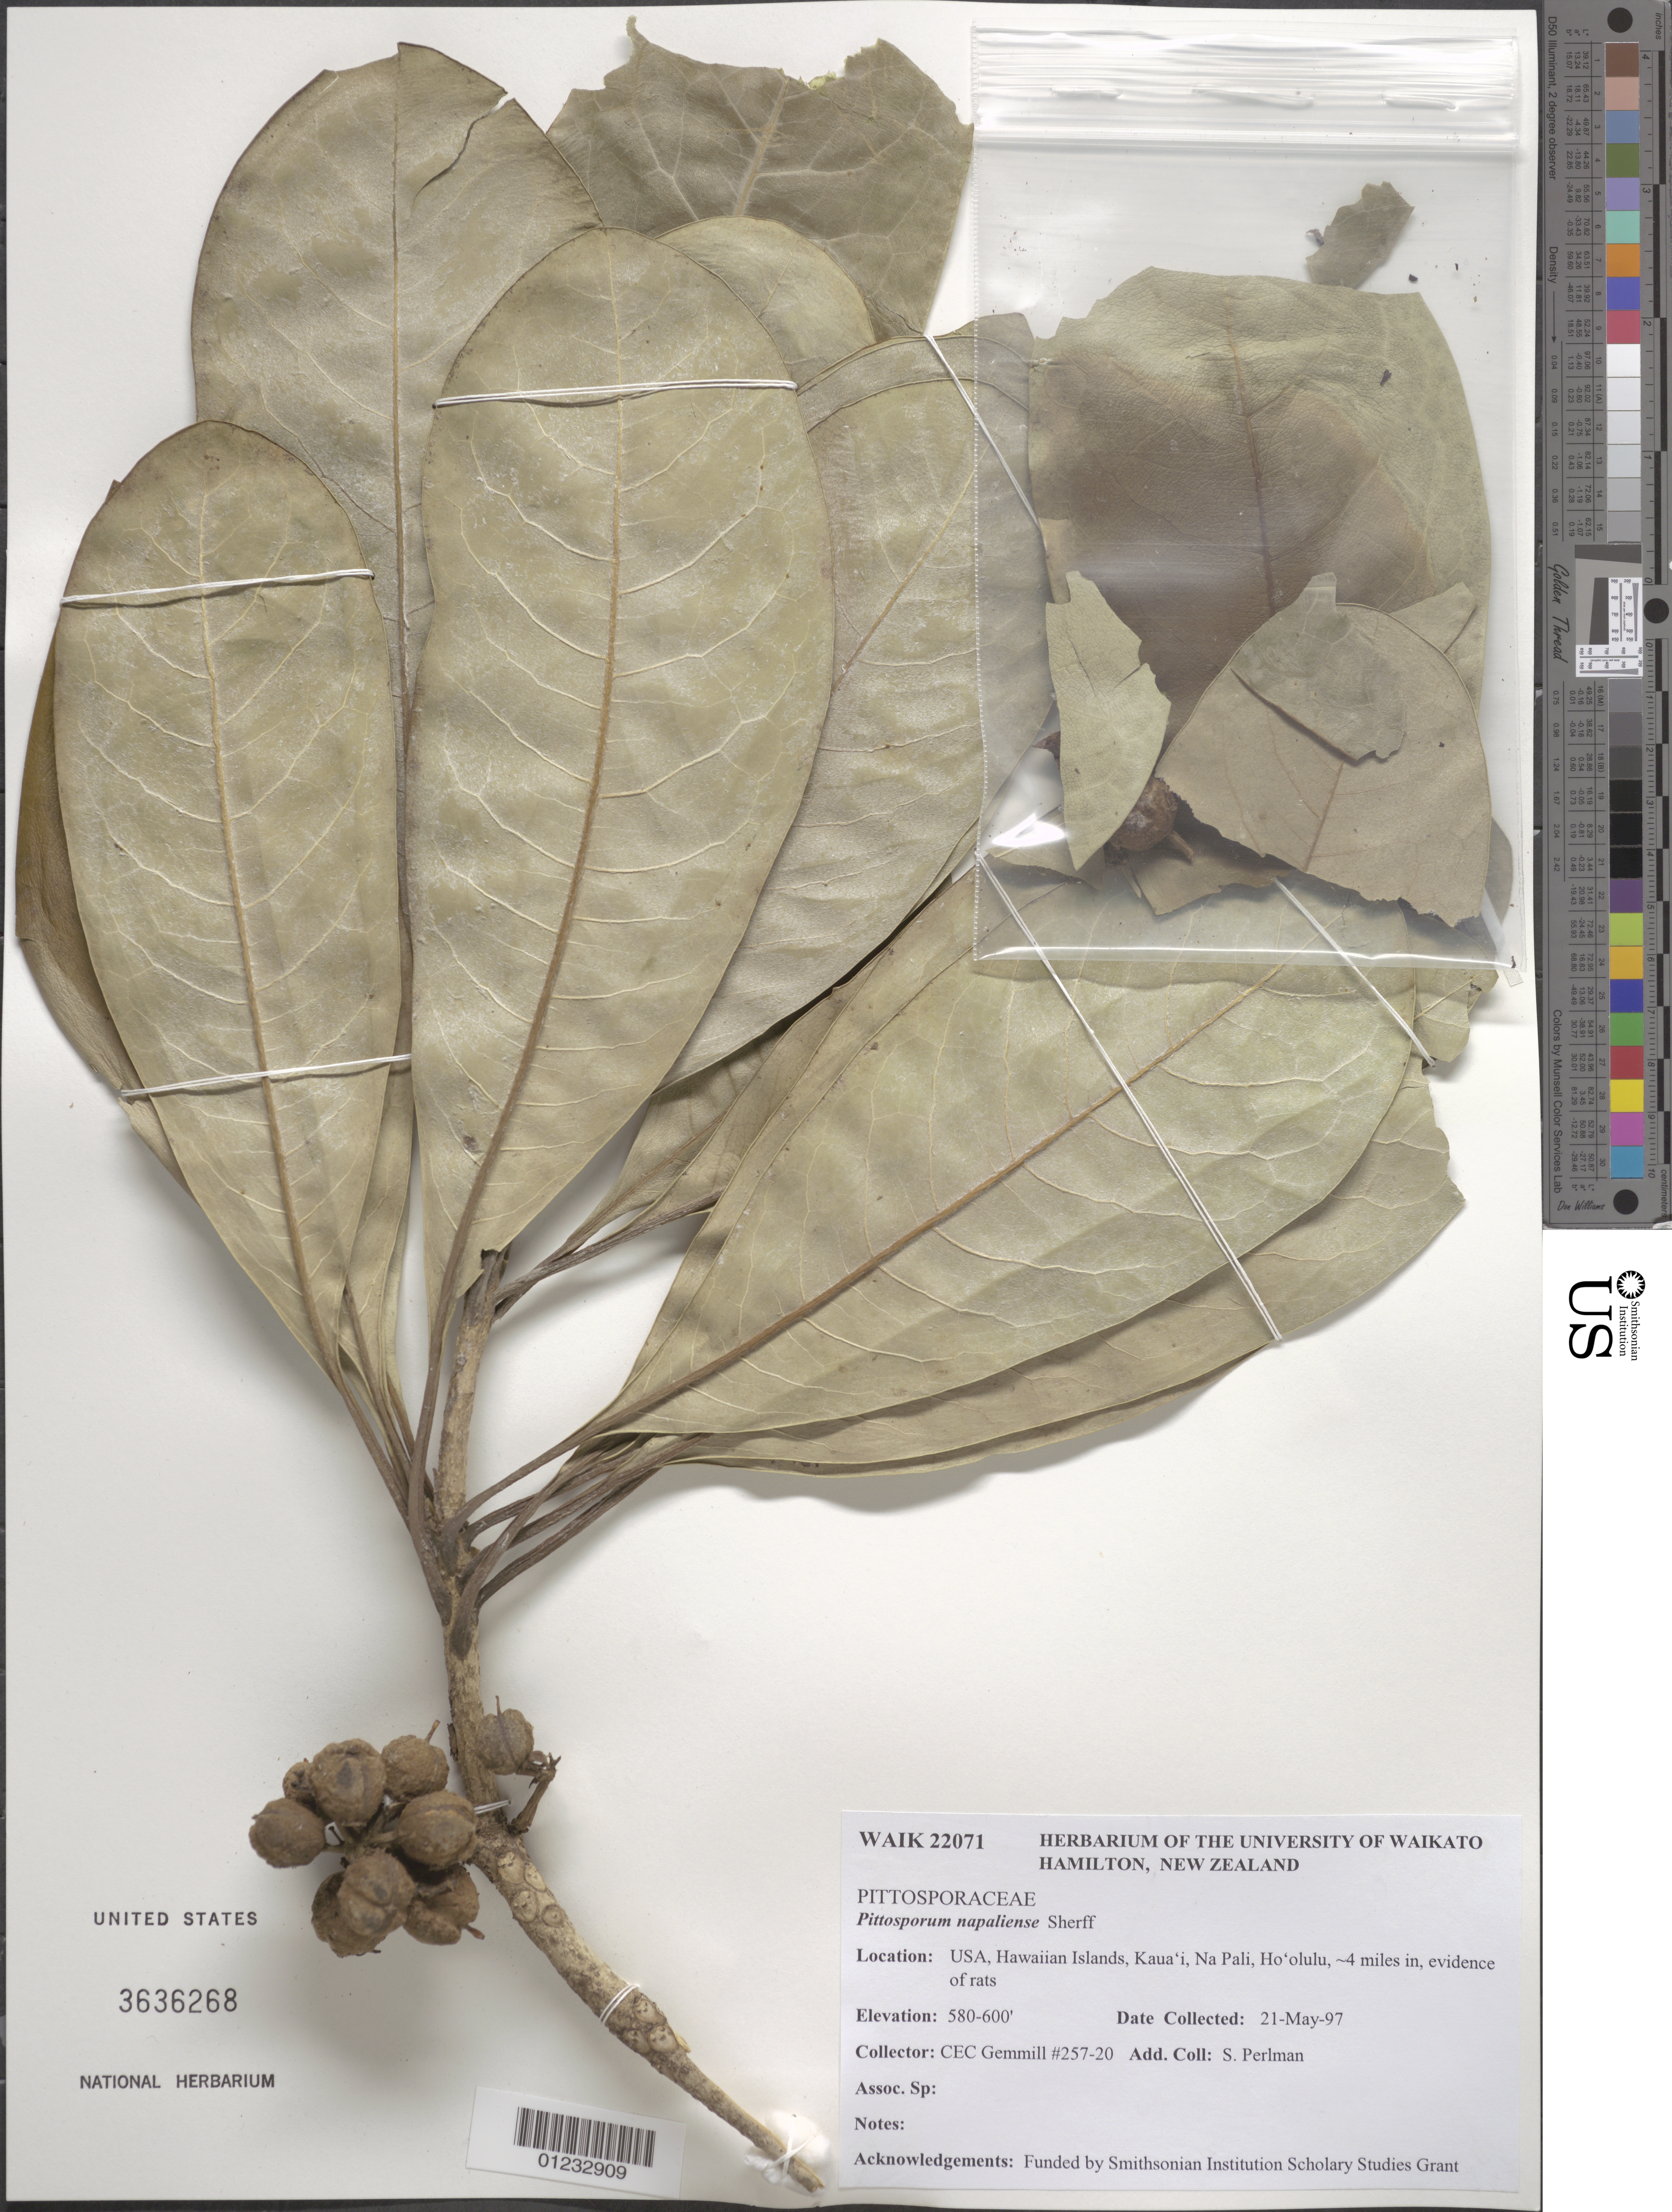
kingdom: Plantae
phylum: Tracheophyta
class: Magnoliopsida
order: Apiales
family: Pittosporaceae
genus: Pittosporum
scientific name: Pittosporum napaliense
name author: Sherff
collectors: C. Gemmill & S. P. Perlman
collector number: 257-20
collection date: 1997-05-21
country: United States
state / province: Hawaii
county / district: Kaui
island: Kaua'i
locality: Na Pali, Ho'olulu, ~ 4 miles in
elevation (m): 177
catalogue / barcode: US 3636268